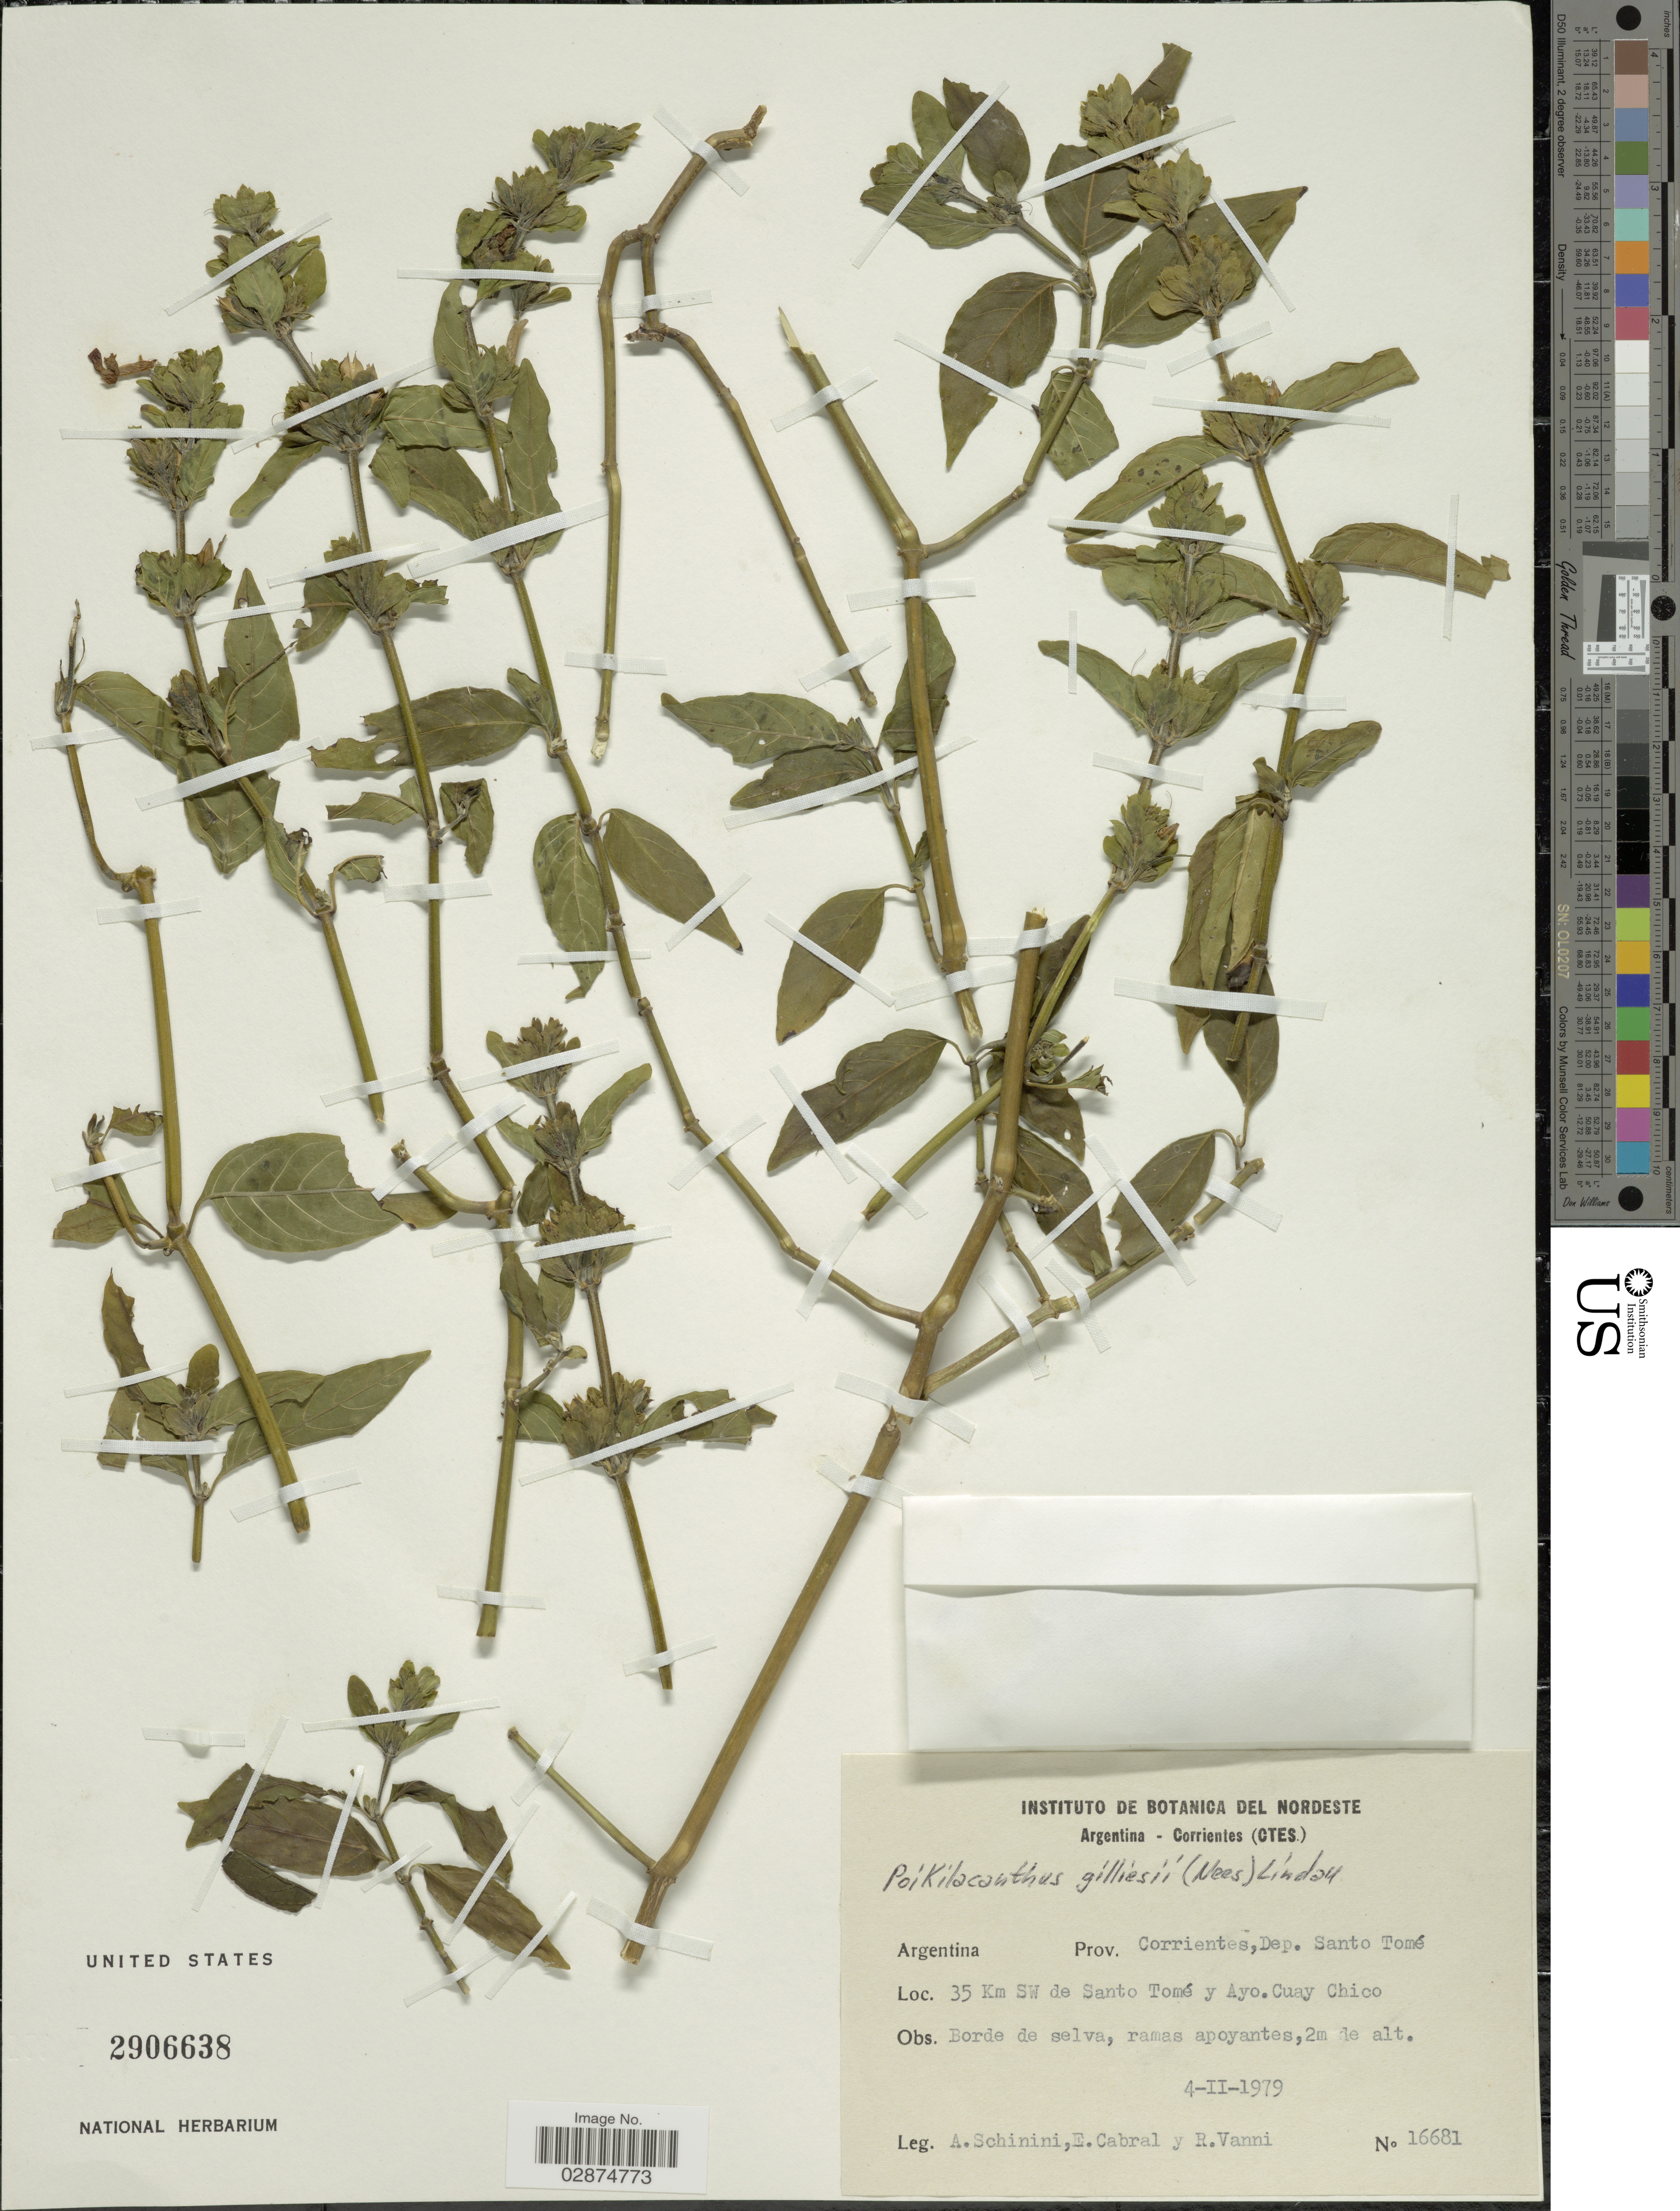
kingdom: Plantae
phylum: Tracheophyta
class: Magnoliopsida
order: Lamiales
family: Acanthaceae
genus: Poikilacanthus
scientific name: Poikilacanthus glandulosus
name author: (Nees) Ariza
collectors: A. Schinini, E. Cabral & R. Vanni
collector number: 16681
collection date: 1979-02-04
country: Argentina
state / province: Corrientes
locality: Dep. Santo Tomé. 35 Km SW de Santo Tomé y Ayo. Cuay Chico.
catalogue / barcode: US 2906638